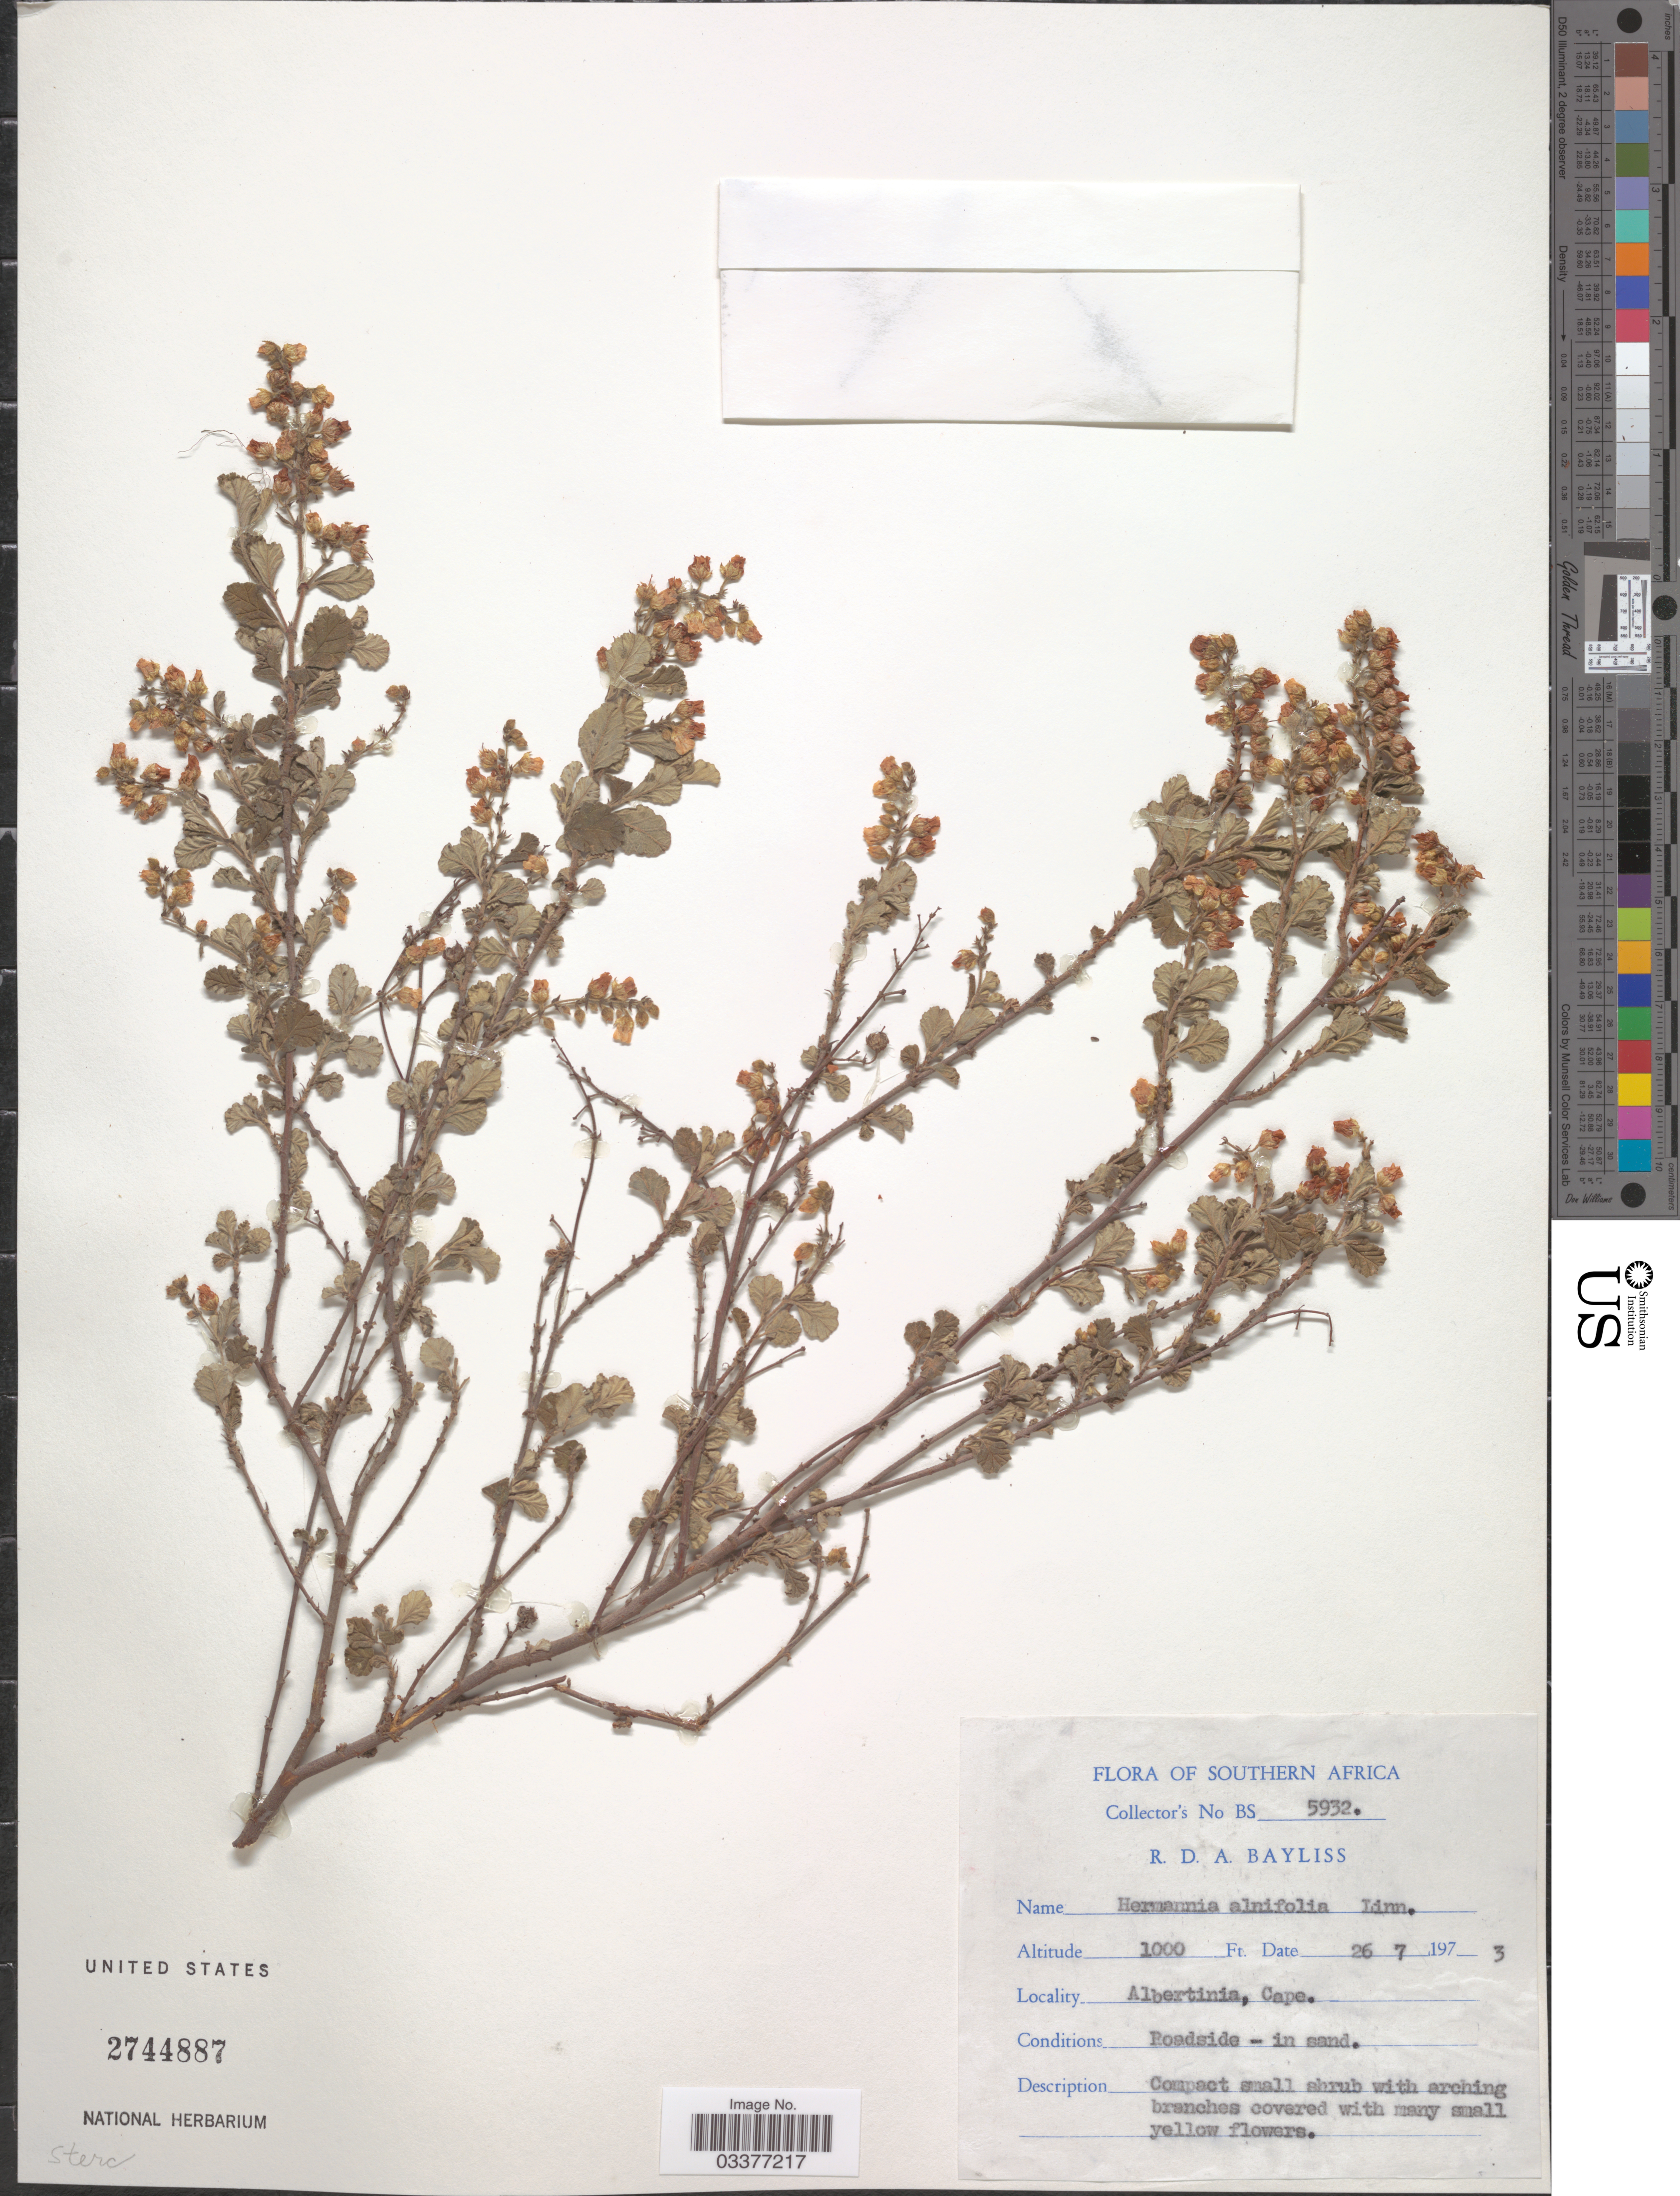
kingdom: Plantae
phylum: Tracheophyta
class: Magnoliopsida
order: Malvales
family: Malvaceae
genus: Hermannia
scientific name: Hermannia alnifolia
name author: L.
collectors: R. Bayliss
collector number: BS 5932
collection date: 1973-07-26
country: South Africa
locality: Southern Africa. Albertinia, Cape.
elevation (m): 305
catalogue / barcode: US 2744887